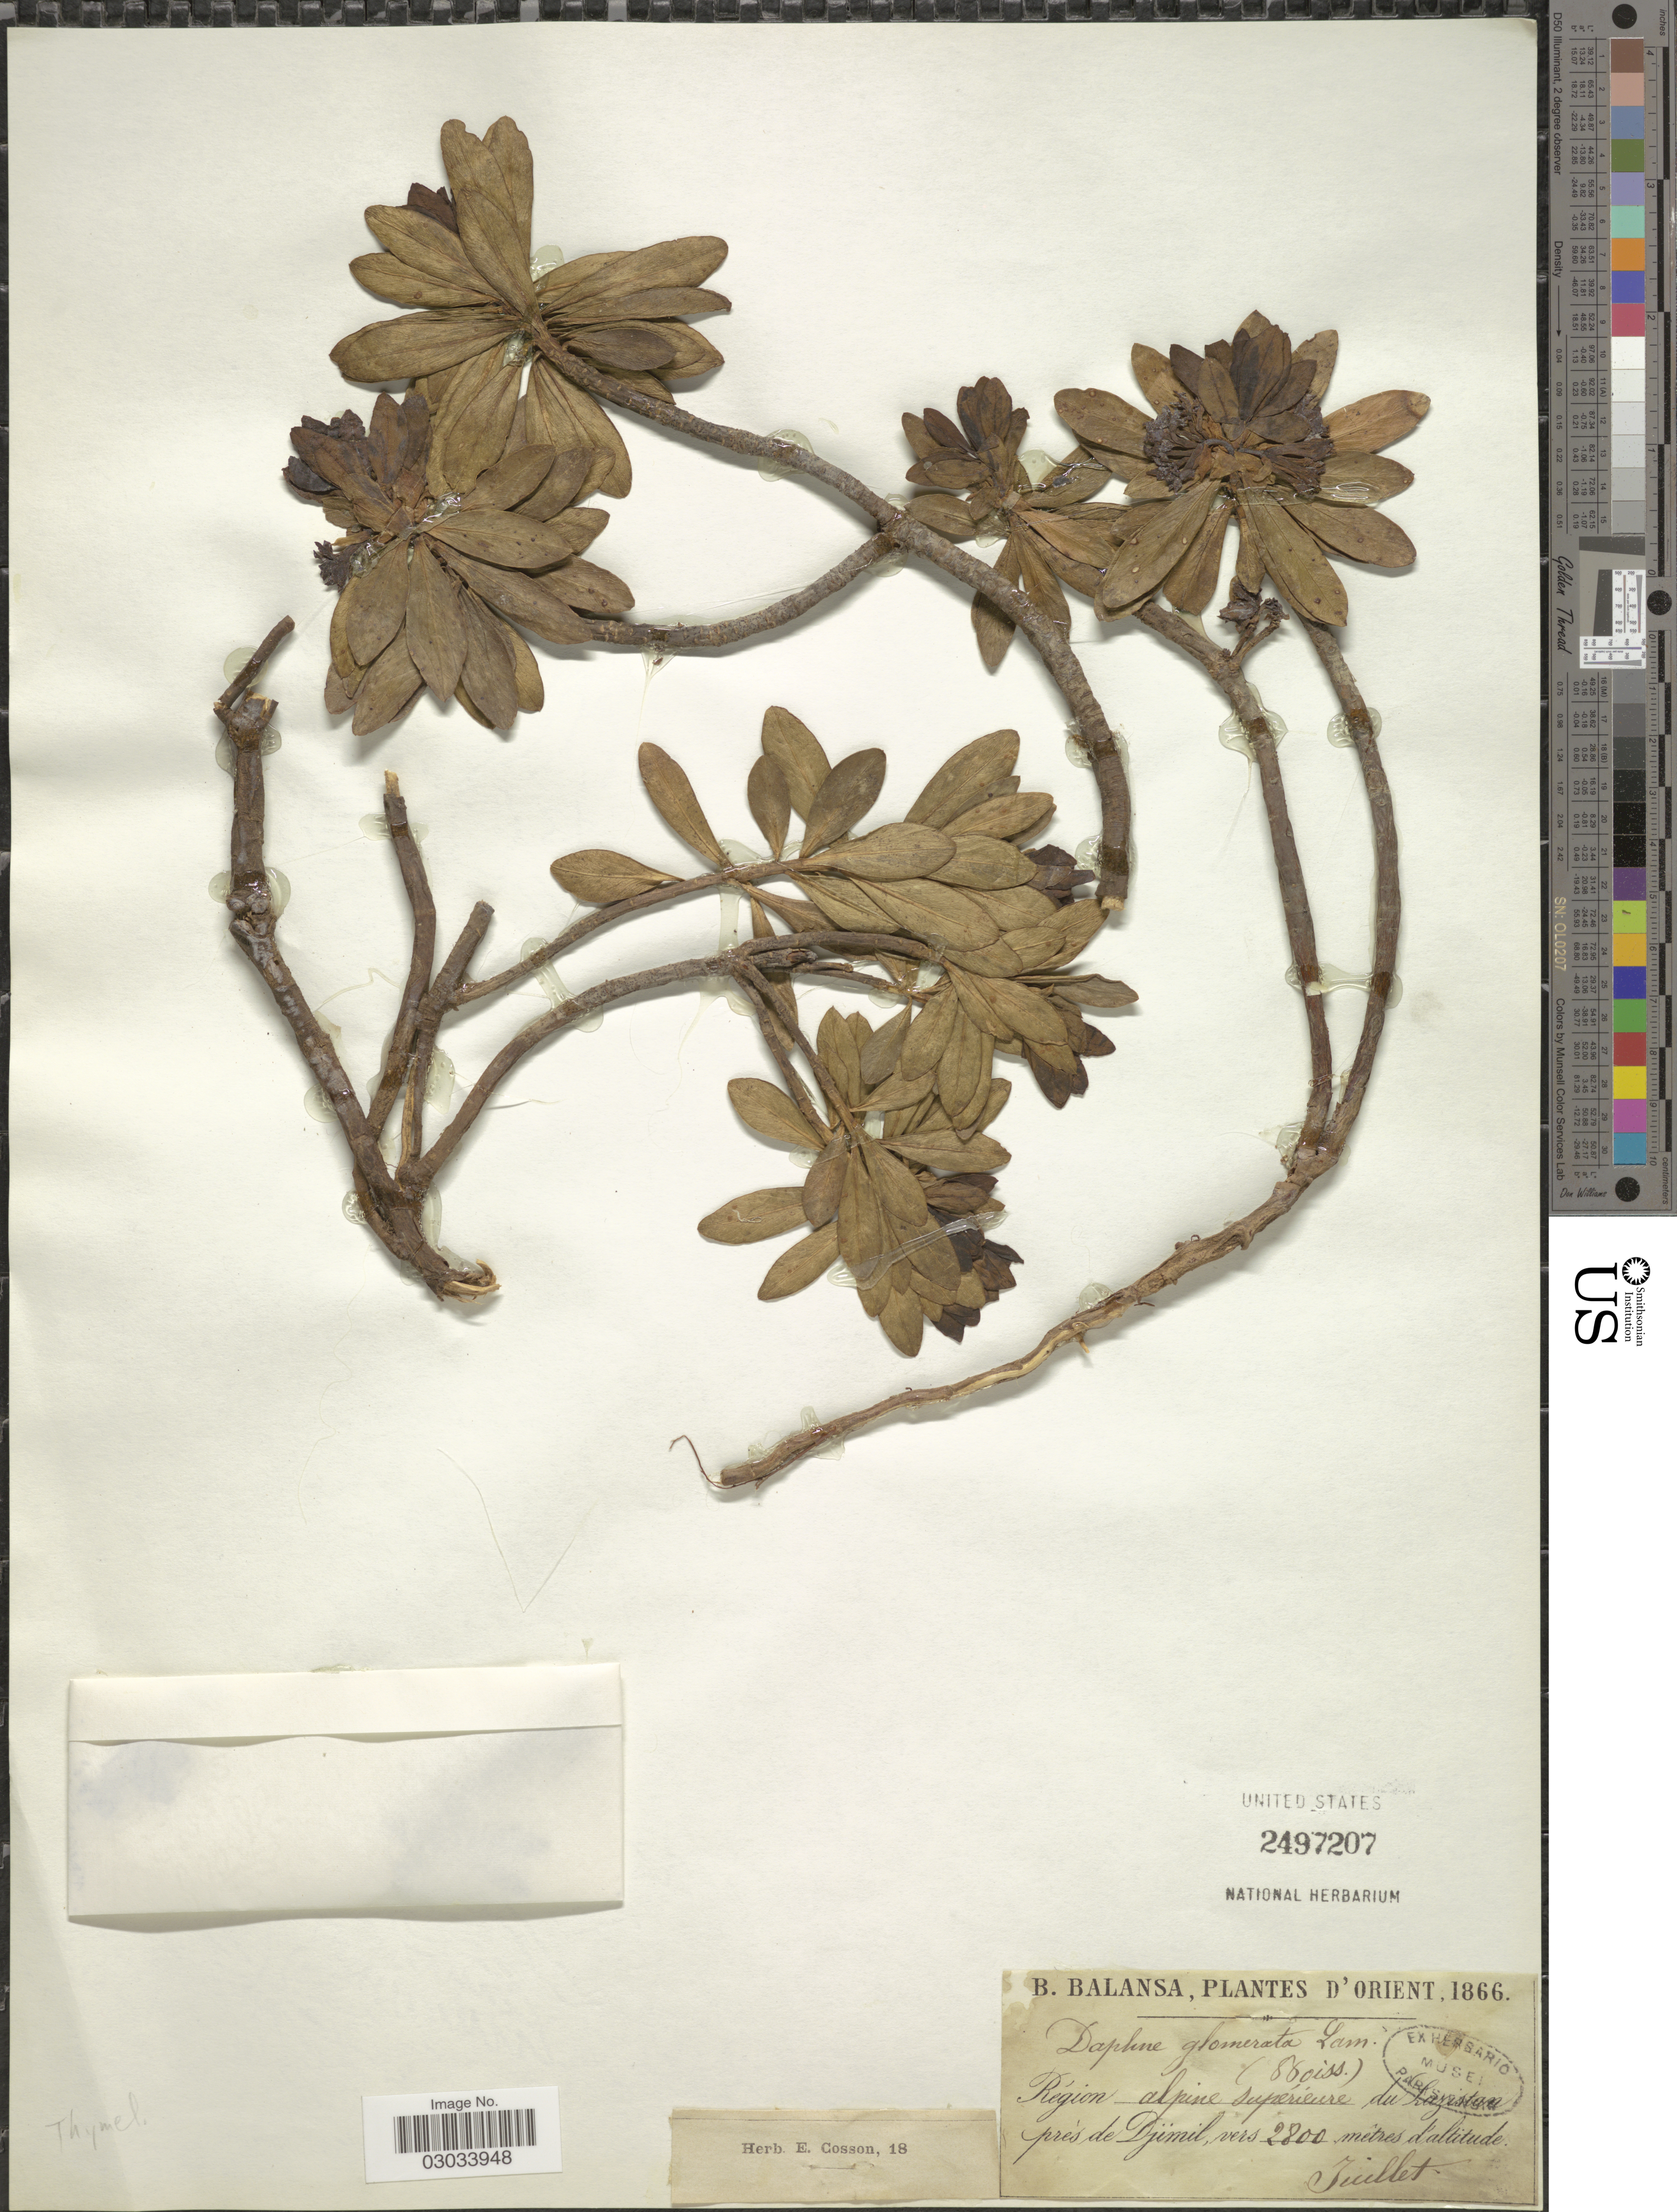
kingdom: Plantae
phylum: Tracheophyta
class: Magnoliopsida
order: Malvales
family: Thymelaeaceae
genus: Daphne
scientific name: Daphne glomerata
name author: Lam.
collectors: B. Balansa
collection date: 1866-07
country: Turkey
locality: D'Orient. Région alpine supérieure du Lazistan près de Djimil.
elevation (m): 2800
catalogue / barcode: US 2497207